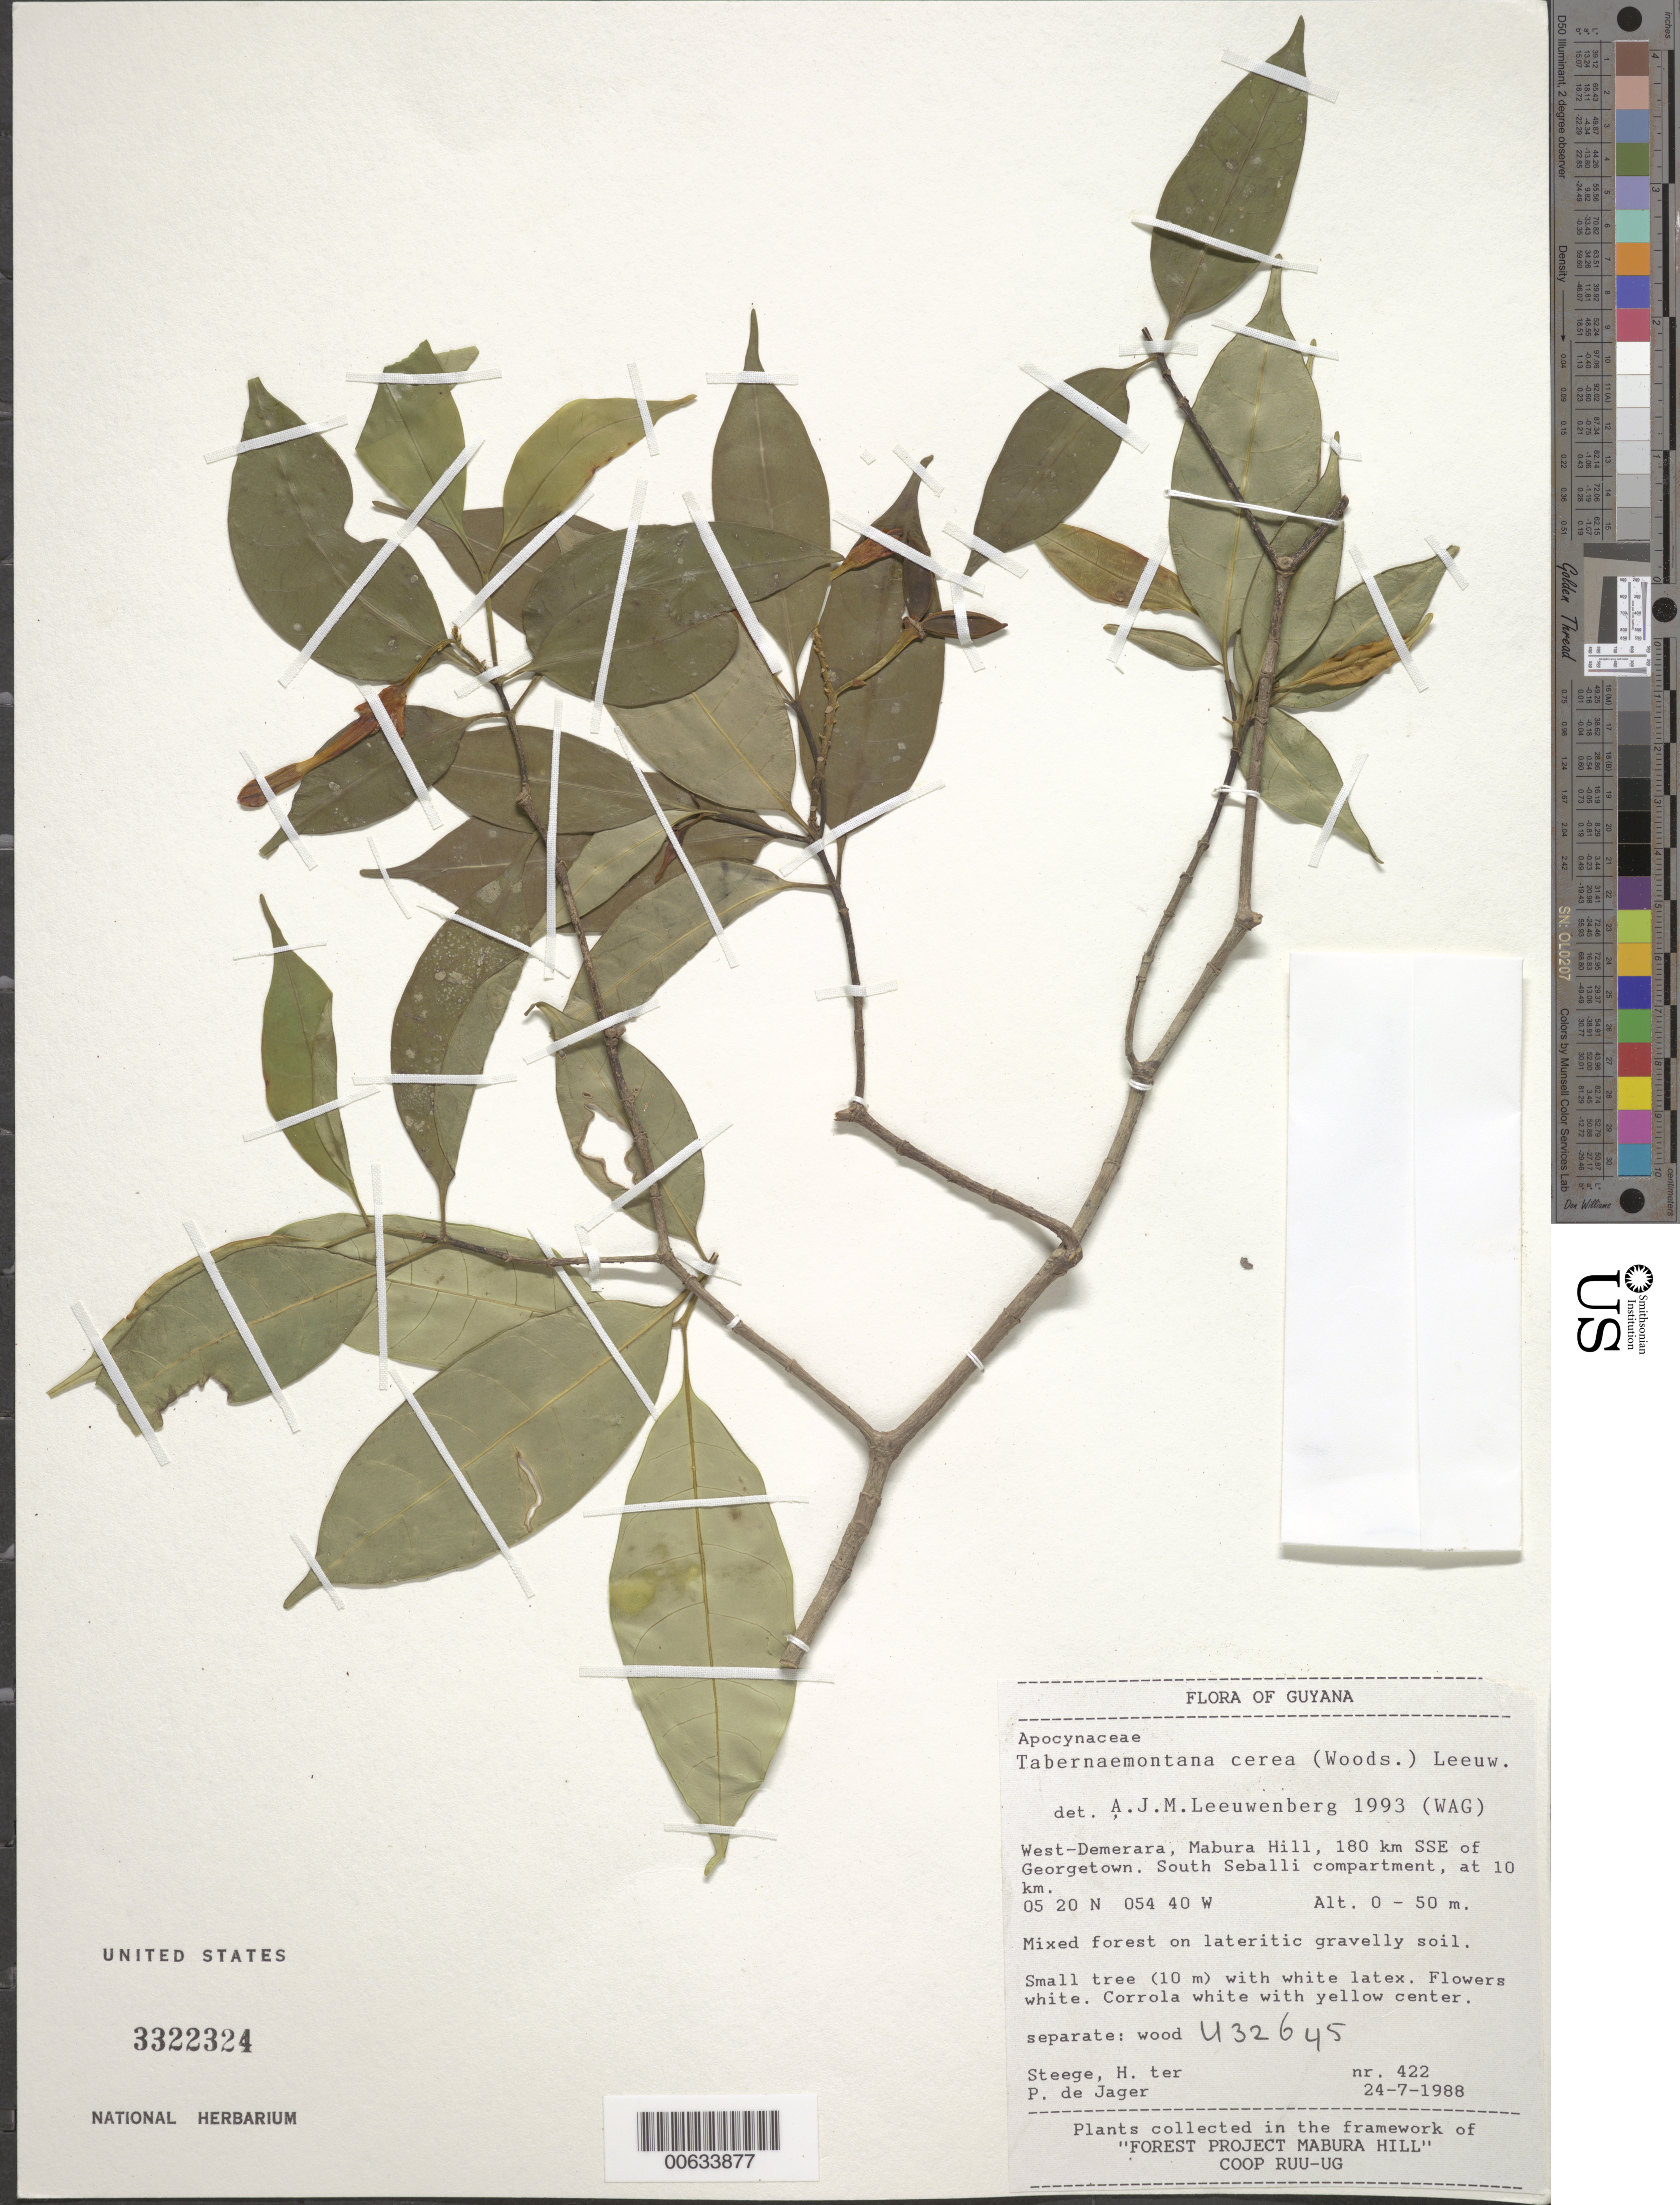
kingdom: Plantae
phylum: Tracheophyta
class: Magnoliopsida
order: Gentianales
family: Apocynaceae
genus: Tabernaemontana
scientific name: Tabernaemontana cerea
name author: (Woodson) Leewenberg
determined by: Leeuwenberg, A. J. M.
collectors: H. ter Steege, B. Welle & P. De Jager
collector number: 422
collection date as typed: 24-Jul-88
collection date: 1988-07-24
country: Guyana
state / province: U. Demerara-Berbice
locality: Mabura Hill, 180 km SSE of Georgetown, South Seballi compartment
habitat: Mixed forest on lateritic gravelly soil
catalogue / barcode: US 3322324